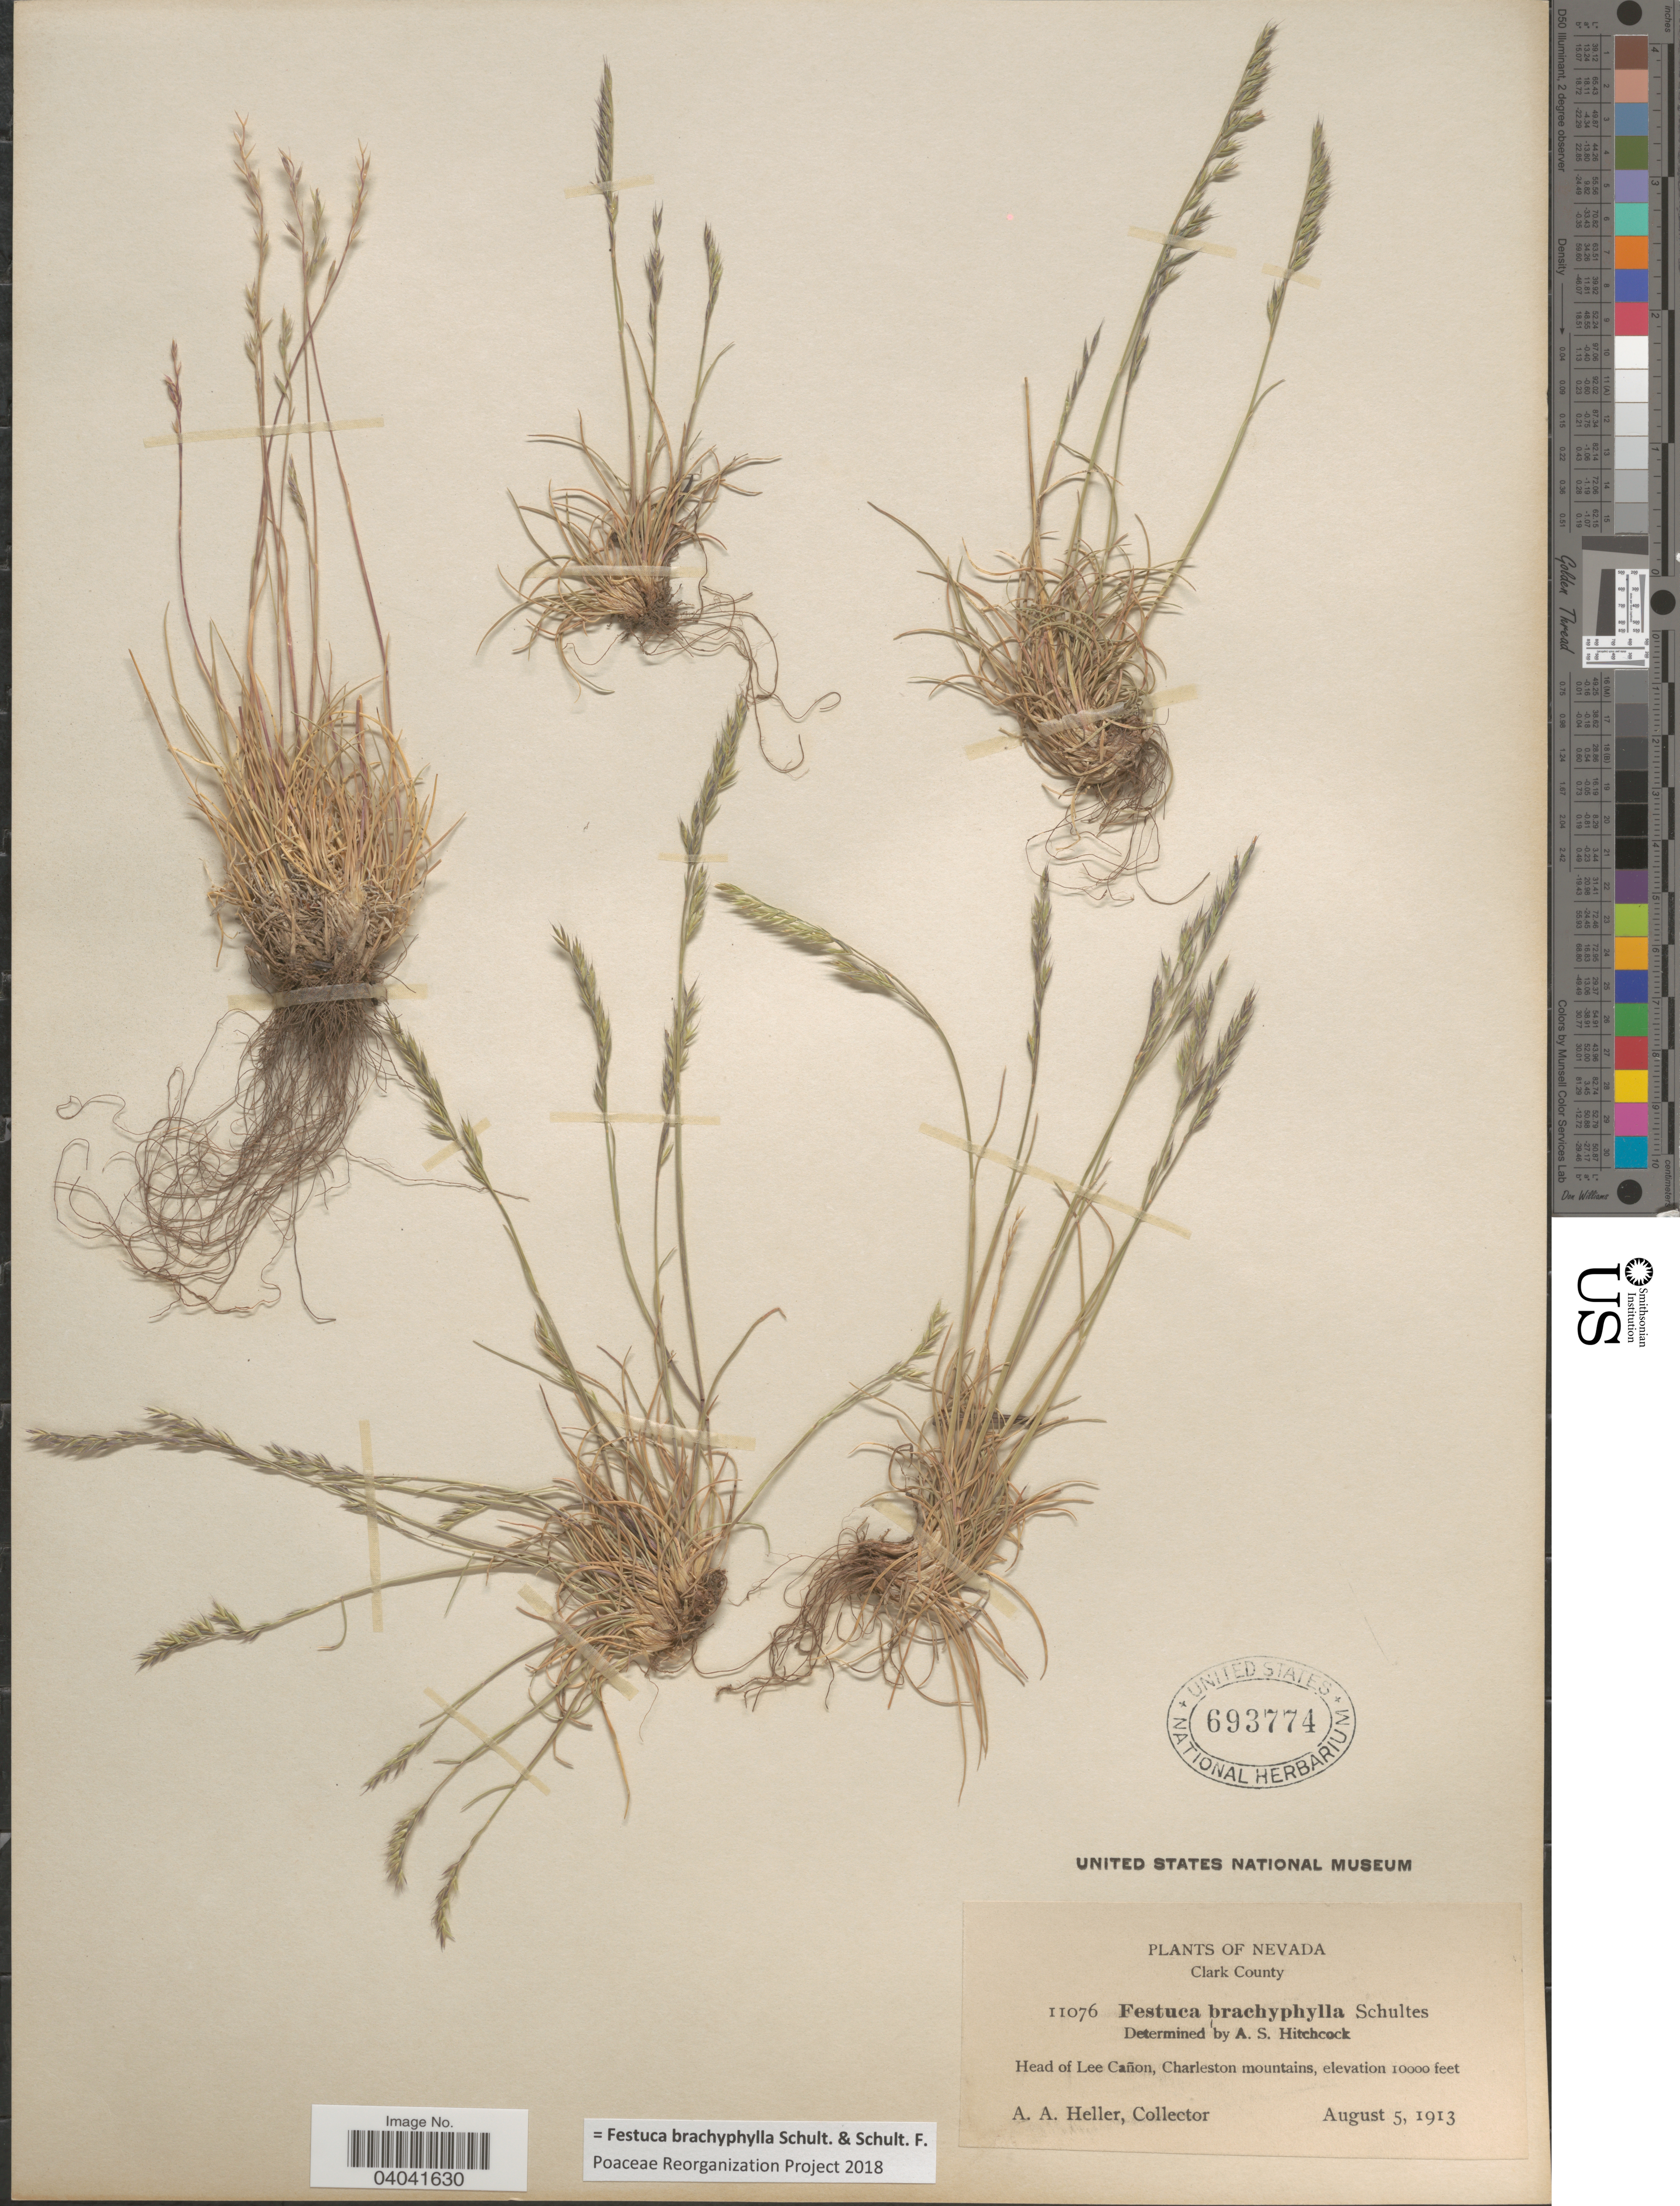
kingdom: Plantae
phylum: Tracheophyta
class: Liliopsida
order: Poales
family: Poaceae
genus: Festuca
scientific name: Festuca brachyphylla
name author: Schult. & Schult. f.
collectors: A. A. Heller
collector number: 11076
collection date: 1913-08-05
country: United States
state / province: Nevada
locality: Clark County. Head of Lee Cañon, Charleston mountains.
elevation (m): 3048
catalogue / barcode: US 693774